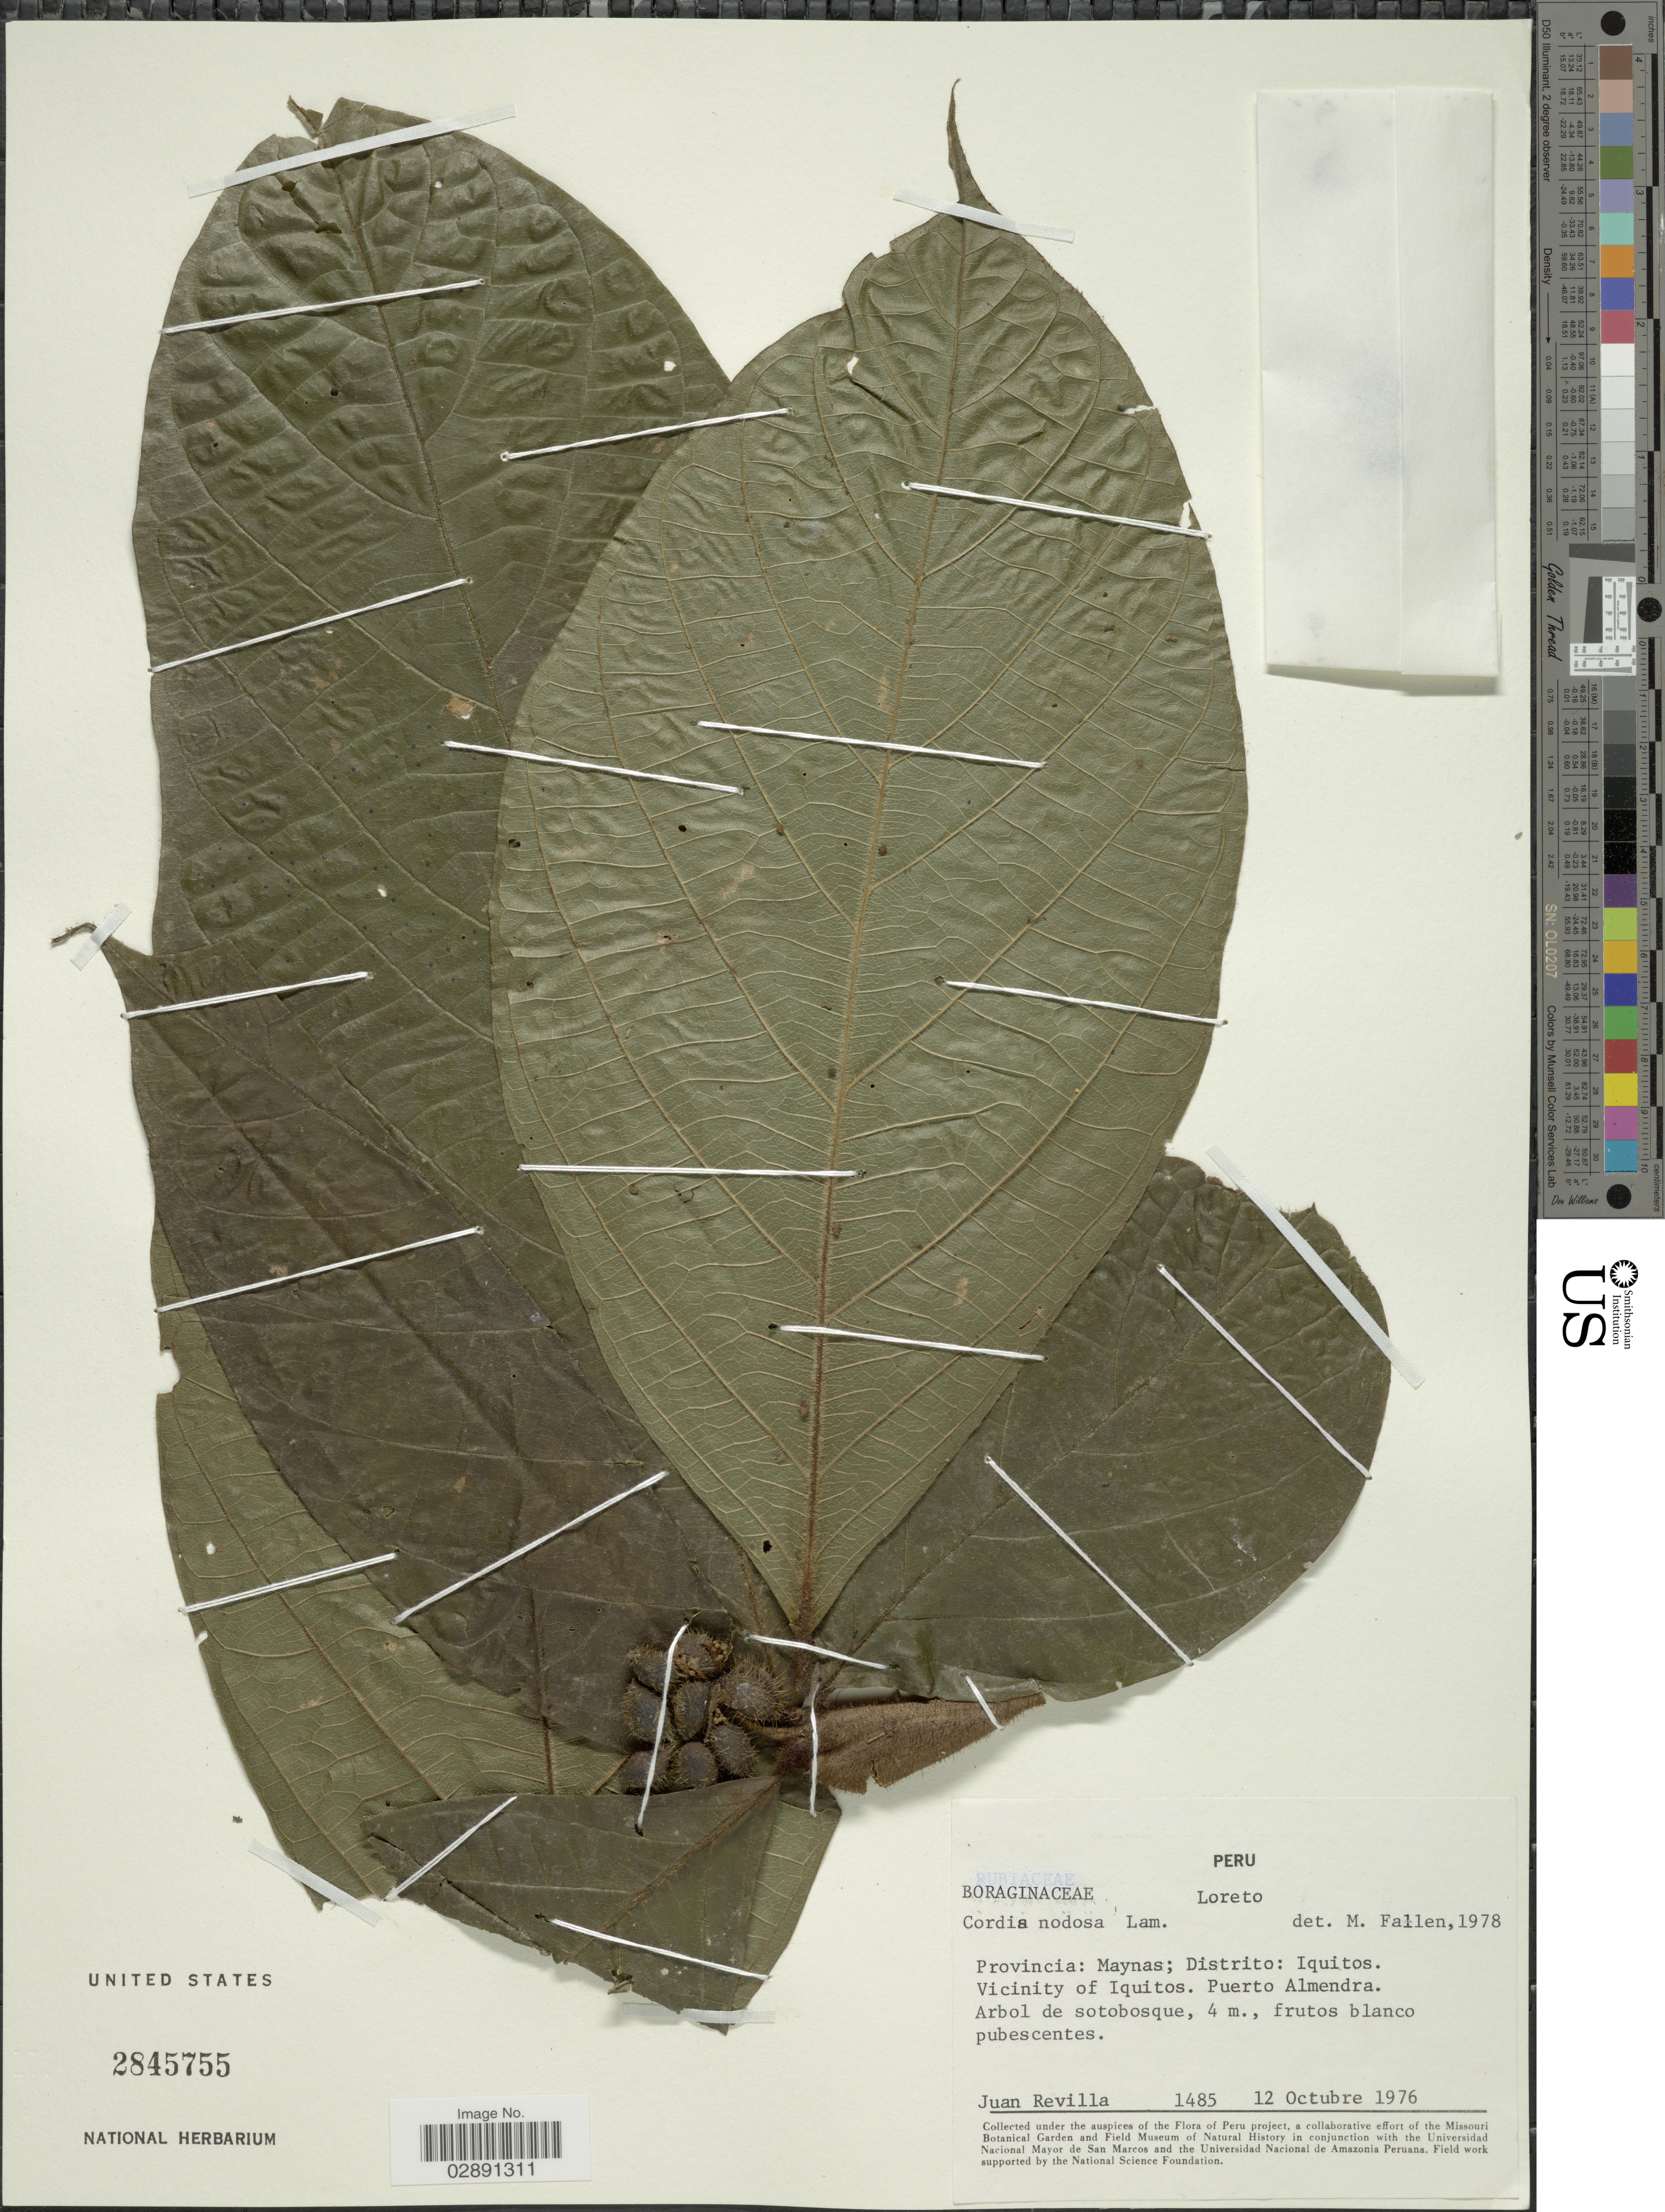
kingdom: Plantae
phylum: Tracheophyta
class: Magnoliopsida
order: Boraginales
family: Cordiaceae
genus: Cordia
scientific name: Cordia nodosa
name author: Lam.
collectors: J. Revilla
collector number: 1485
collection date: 1976-10-12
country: Peru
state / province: Loreto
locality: Provincia: Maynas; Distrito: Iquitos. Vicinity of Iquitos. Puerto Almendra.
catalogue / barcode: US 2845755